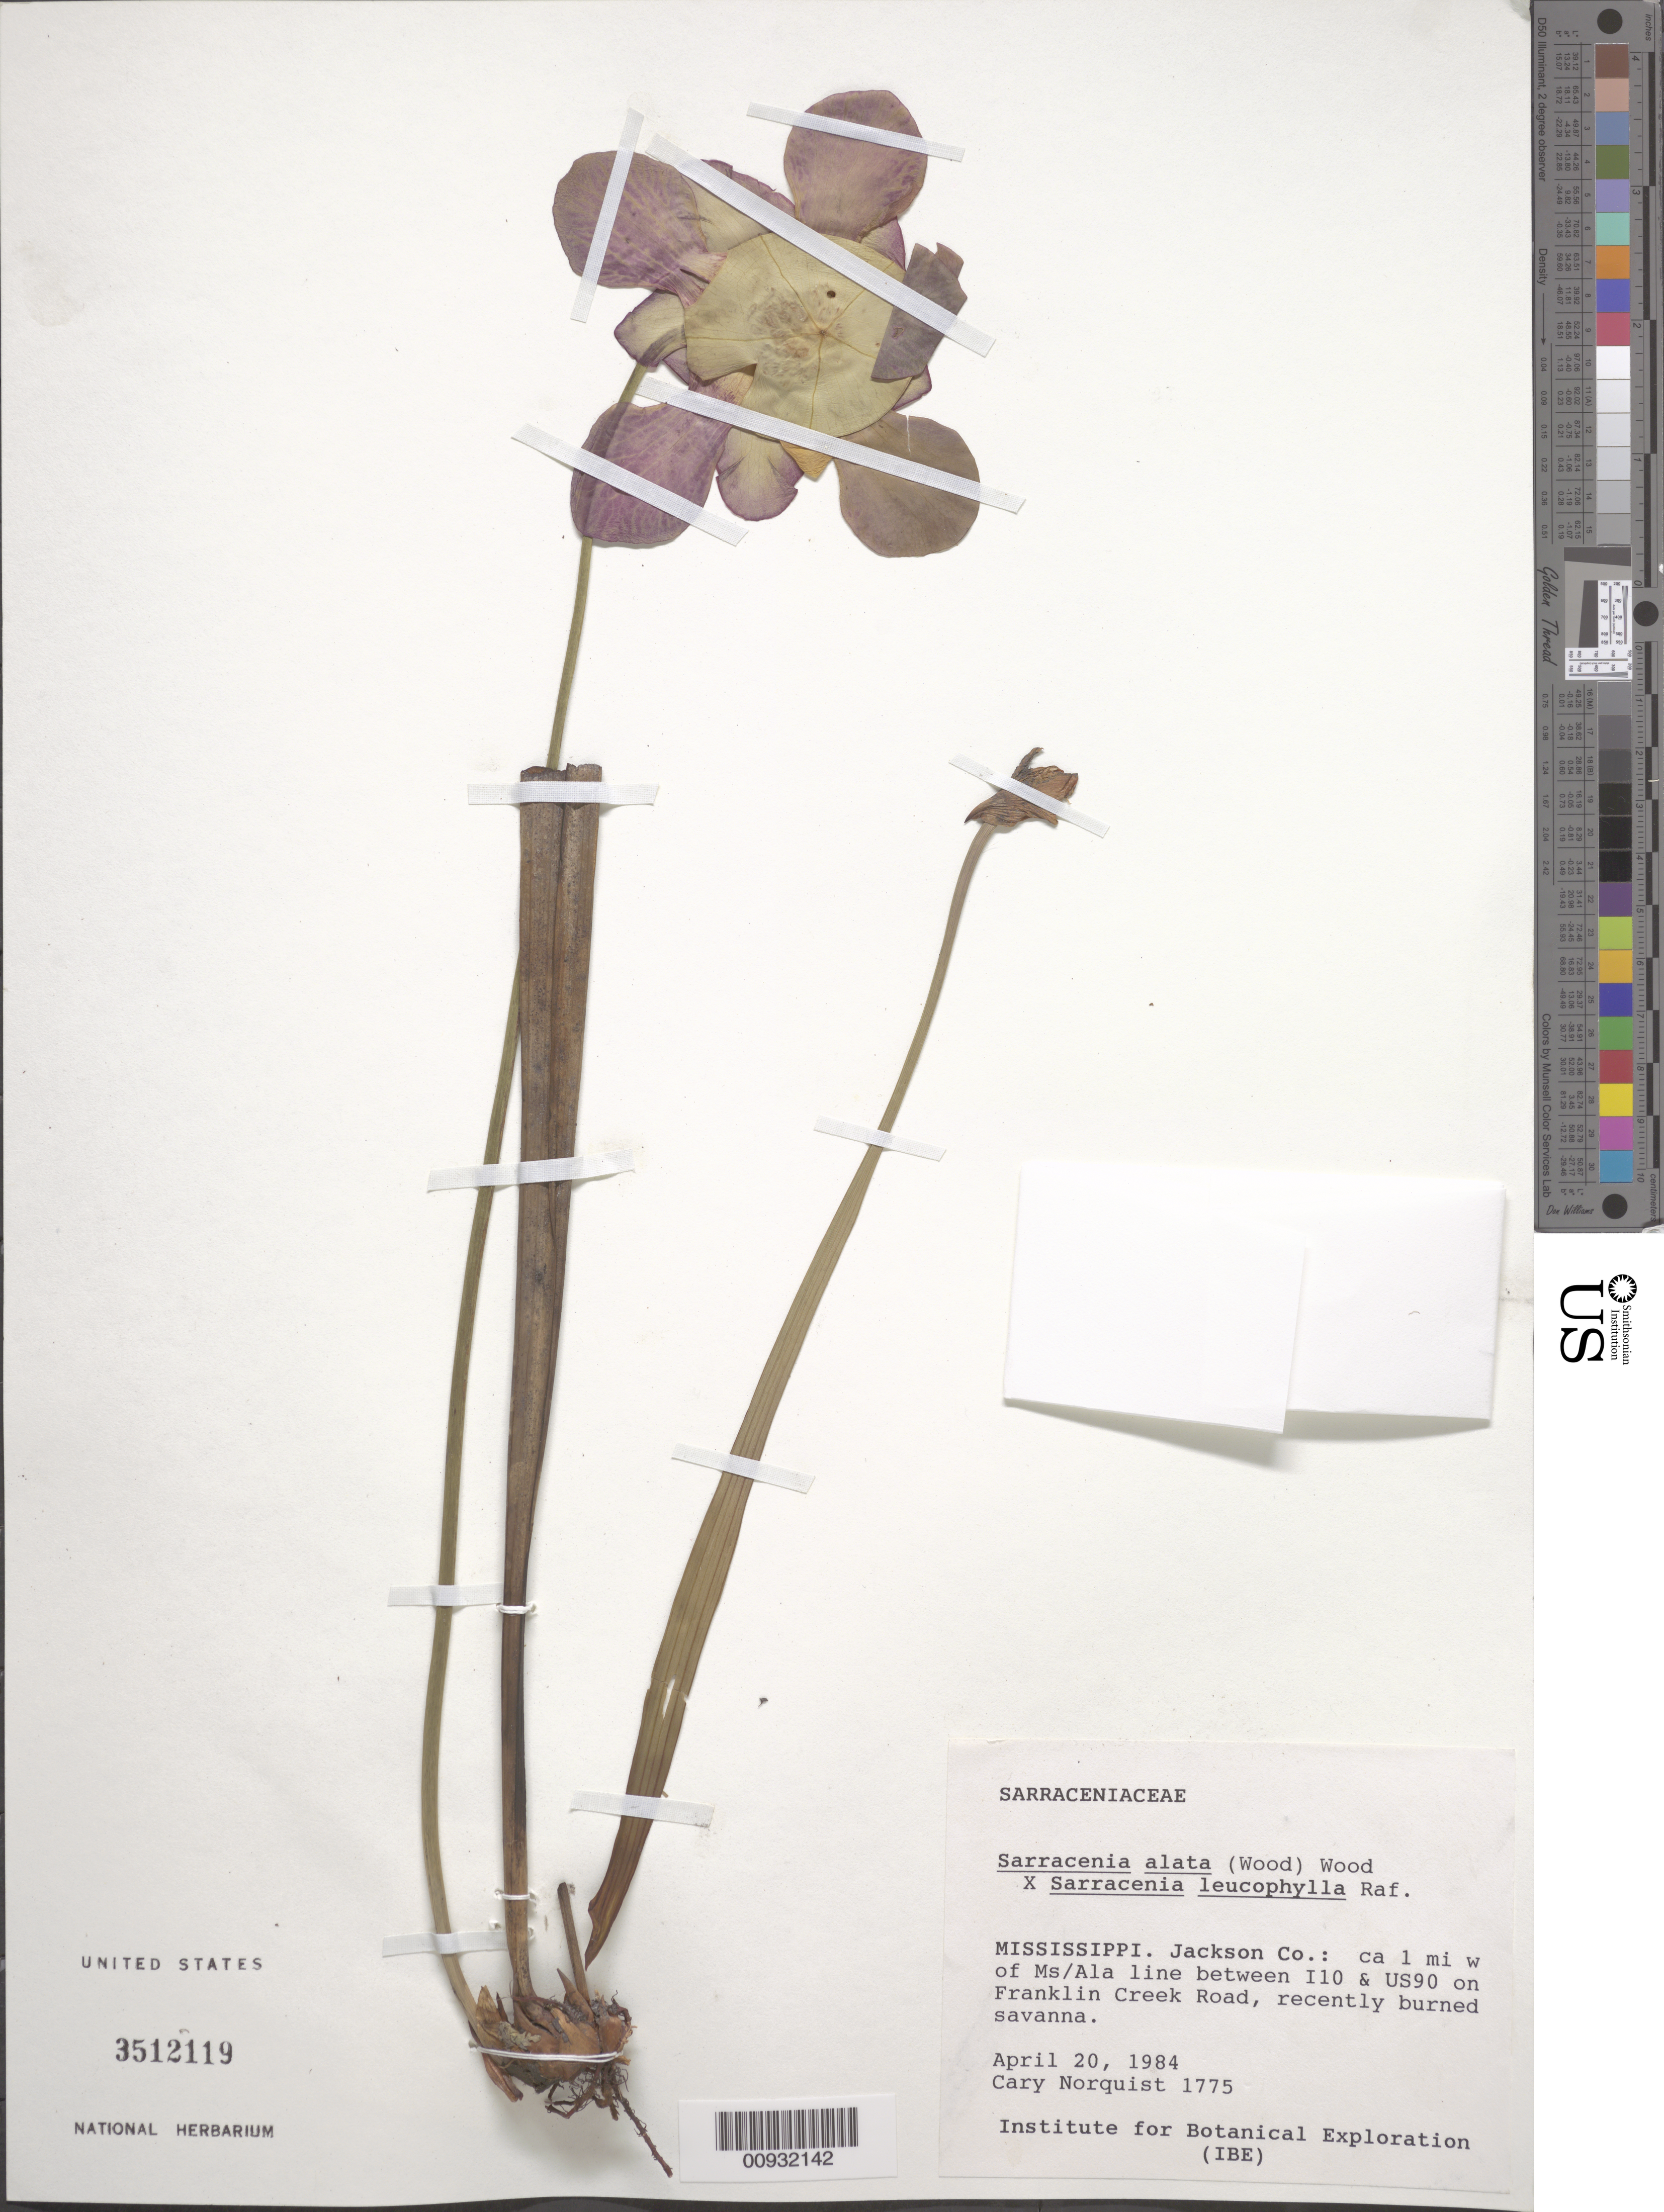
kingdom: Plantae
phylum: Tracheophyta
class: Magnoliopsida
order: Ericales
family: Sarraceniaceae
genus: Sarracenia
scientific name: Sarracenia alata x S. leucophylla Raf.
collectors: C. Norquist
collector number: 1775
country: United States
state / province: Mississippi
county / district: Jackson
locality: W of MS/AL line between I10 & US 90 on Franklin Creek Road.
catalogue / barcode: US 3512119